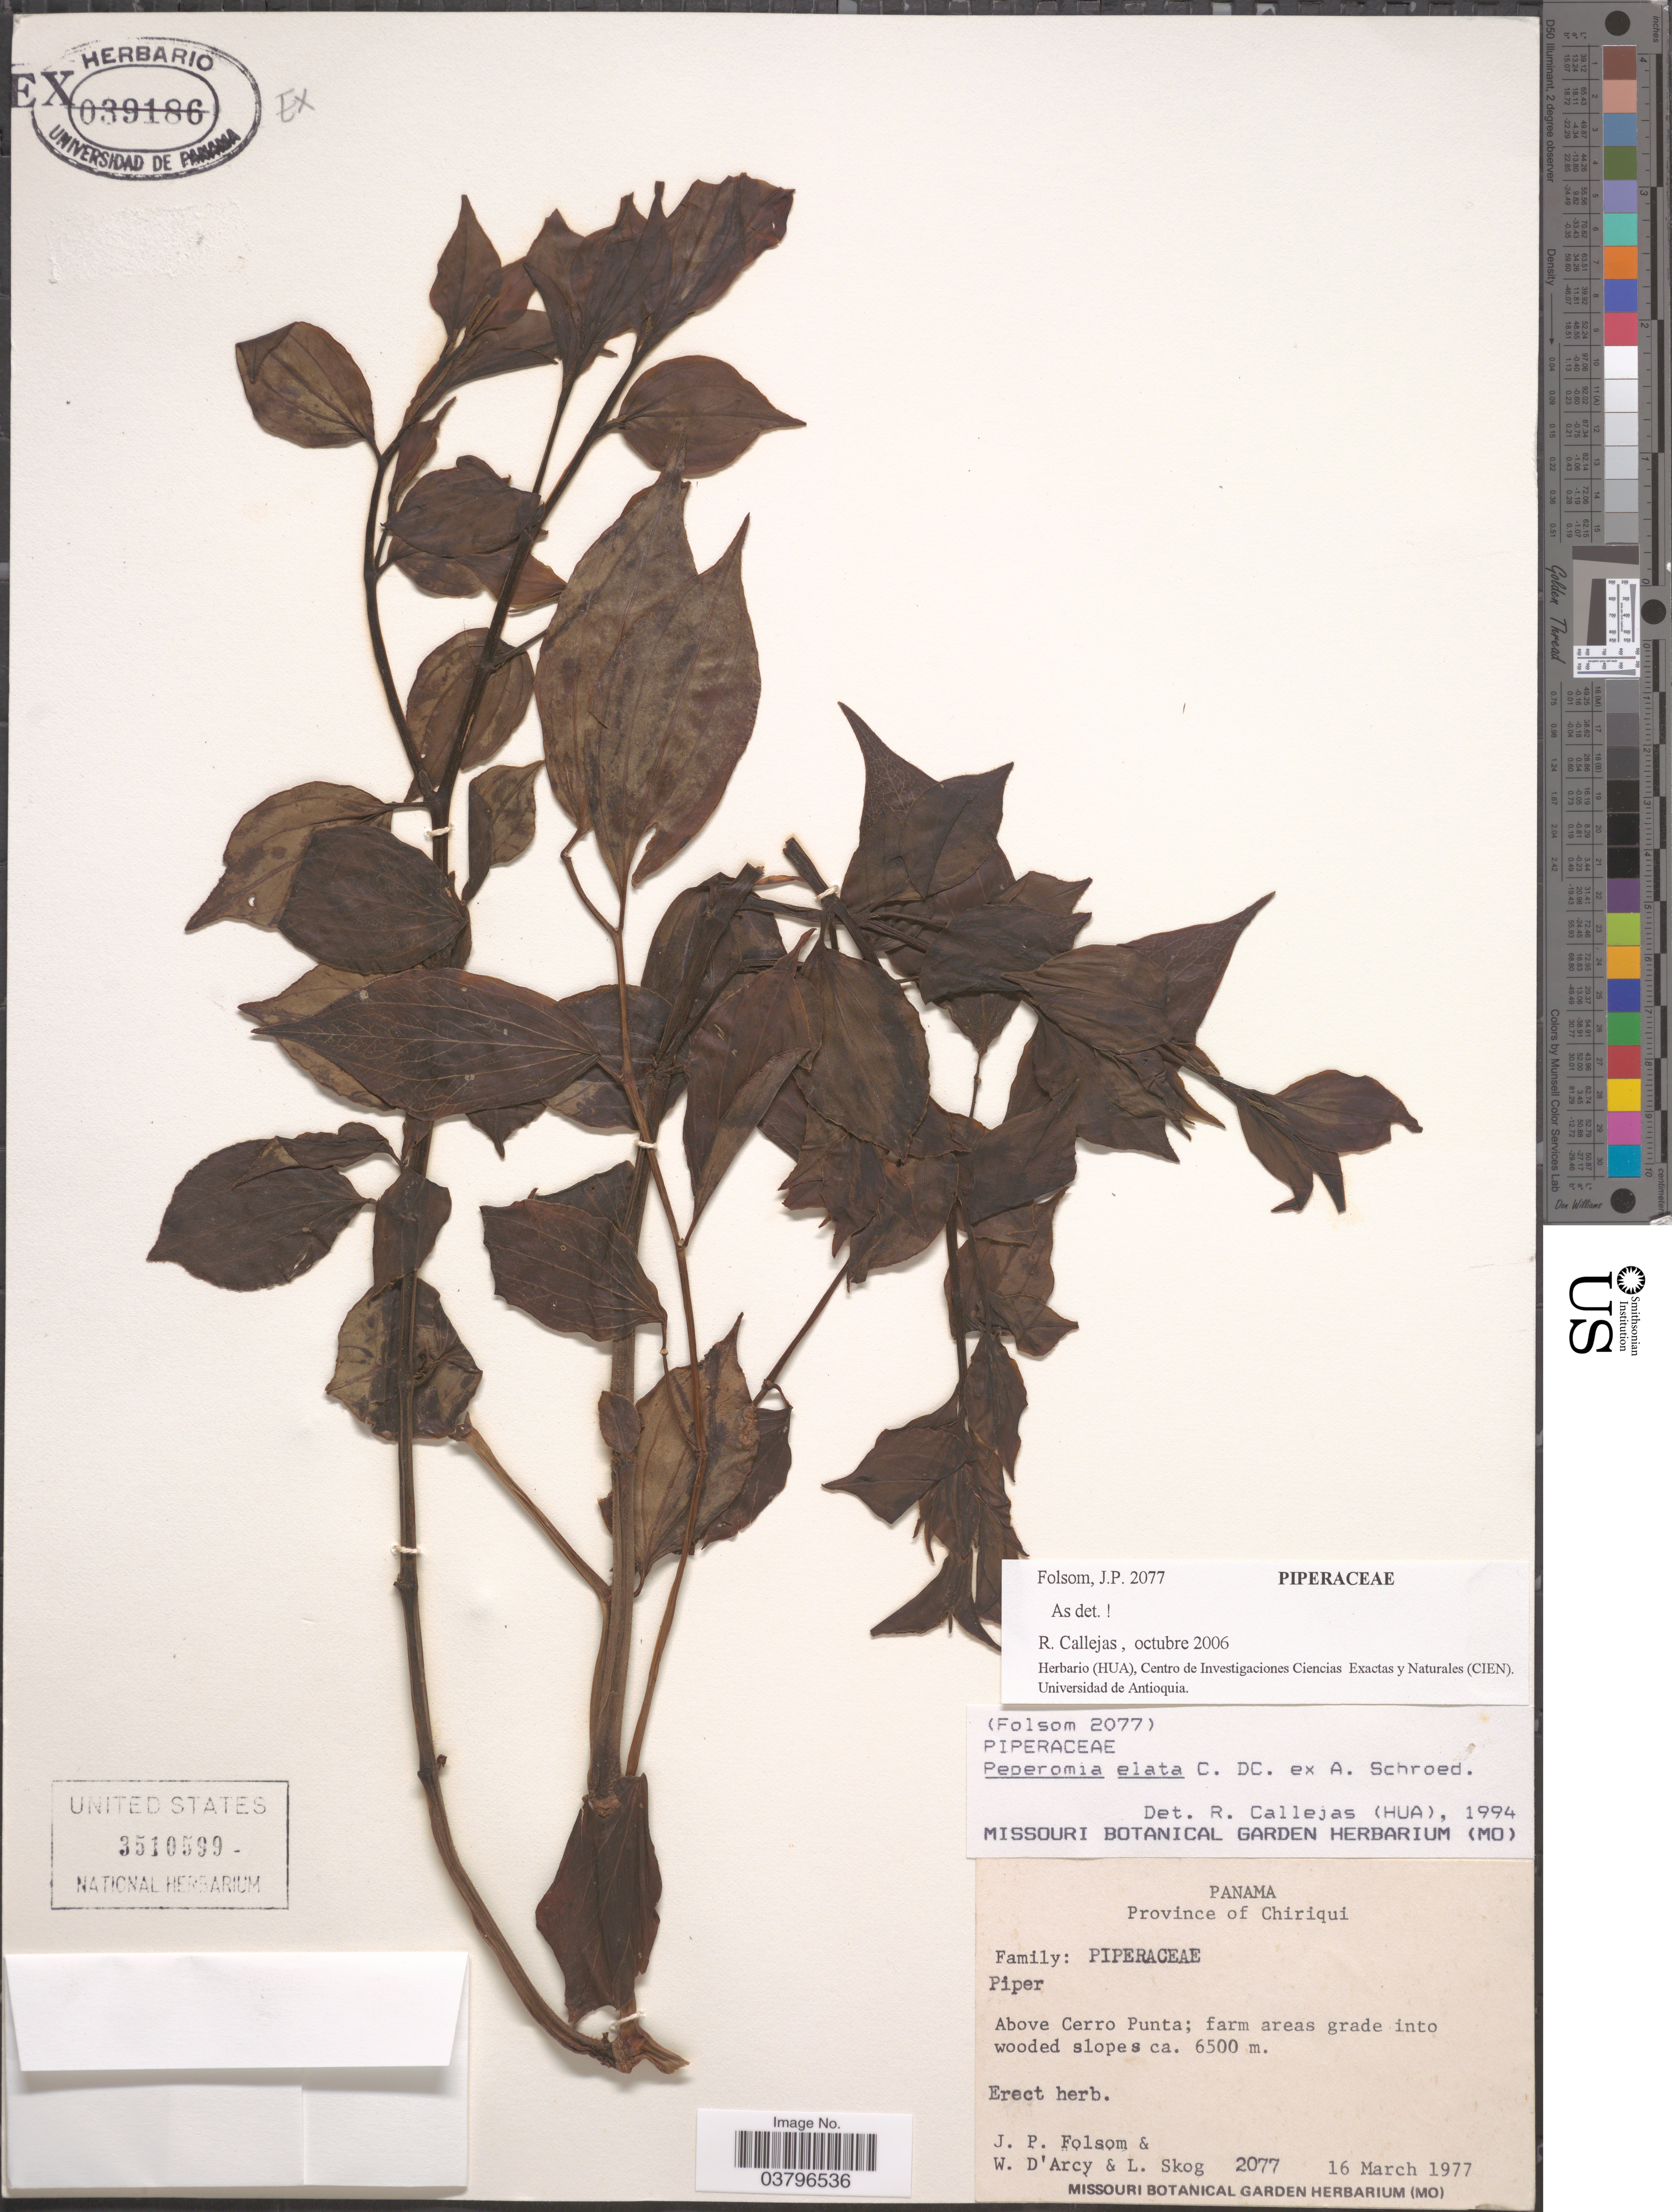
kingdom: Plantae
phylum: Tracheophyta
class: Magnoliopsida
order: Piperales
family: Piperaceae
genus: Peperomia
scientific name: Peperomia elata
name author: C. DC.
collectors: J. P. Folsom, W. G. D'Arcy & L. E. Skog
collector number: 2077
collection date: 1977-03-16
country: Panama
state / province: Chiriqui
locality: Above Cerro Punta.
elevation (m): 6500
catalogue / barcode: US 3510599